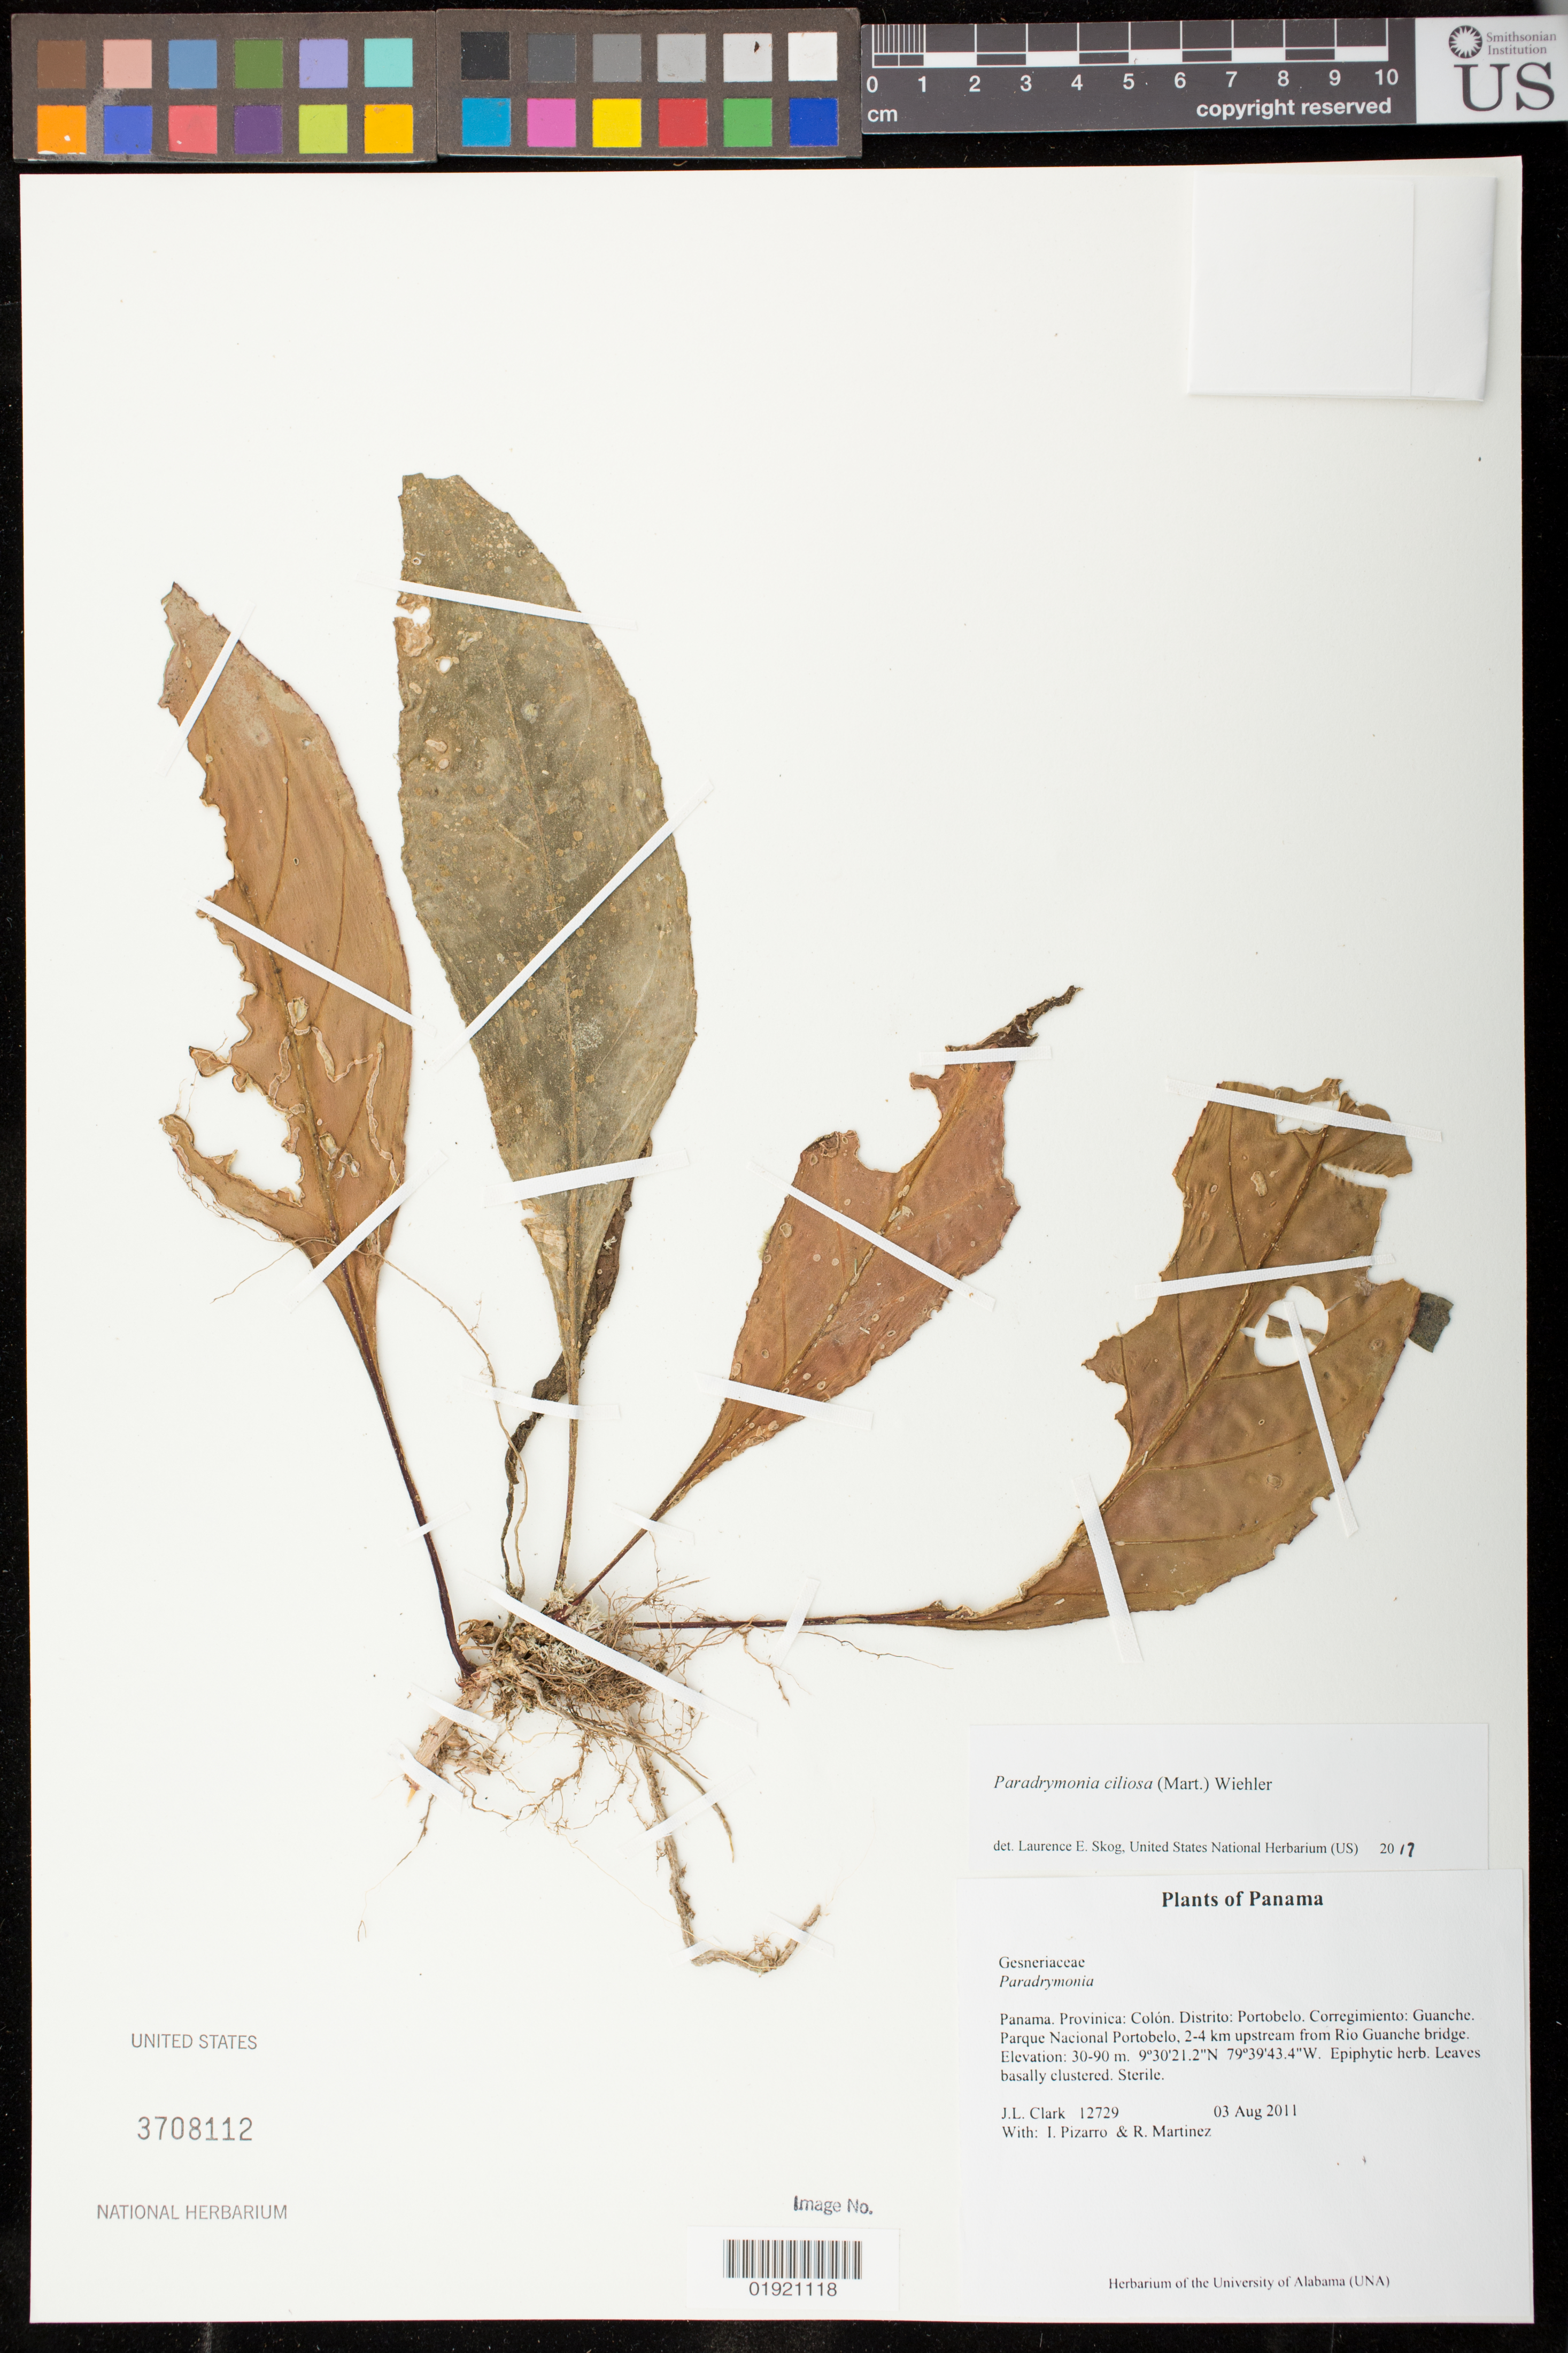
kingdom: Plantae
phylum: Tracheophyta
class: Magnoliopsida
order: Lamiales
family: Gesneriaceae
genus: Paradrymonia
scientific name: Paradrymonia ciliosa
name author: (Mart.) Wiehler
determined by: Skog, Laurence E.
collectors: J. L. Clark, I. Pizarro & R. Martinez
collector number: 12729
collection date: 2011-08-03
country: Panama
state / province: Colón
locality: Distrito: Portobelo. Corregimiento: Guanche. Parque Nacional Portobelo, 2-4 km upstream from Rio Guanche bridge.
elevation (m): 30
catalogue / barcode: US 3708112